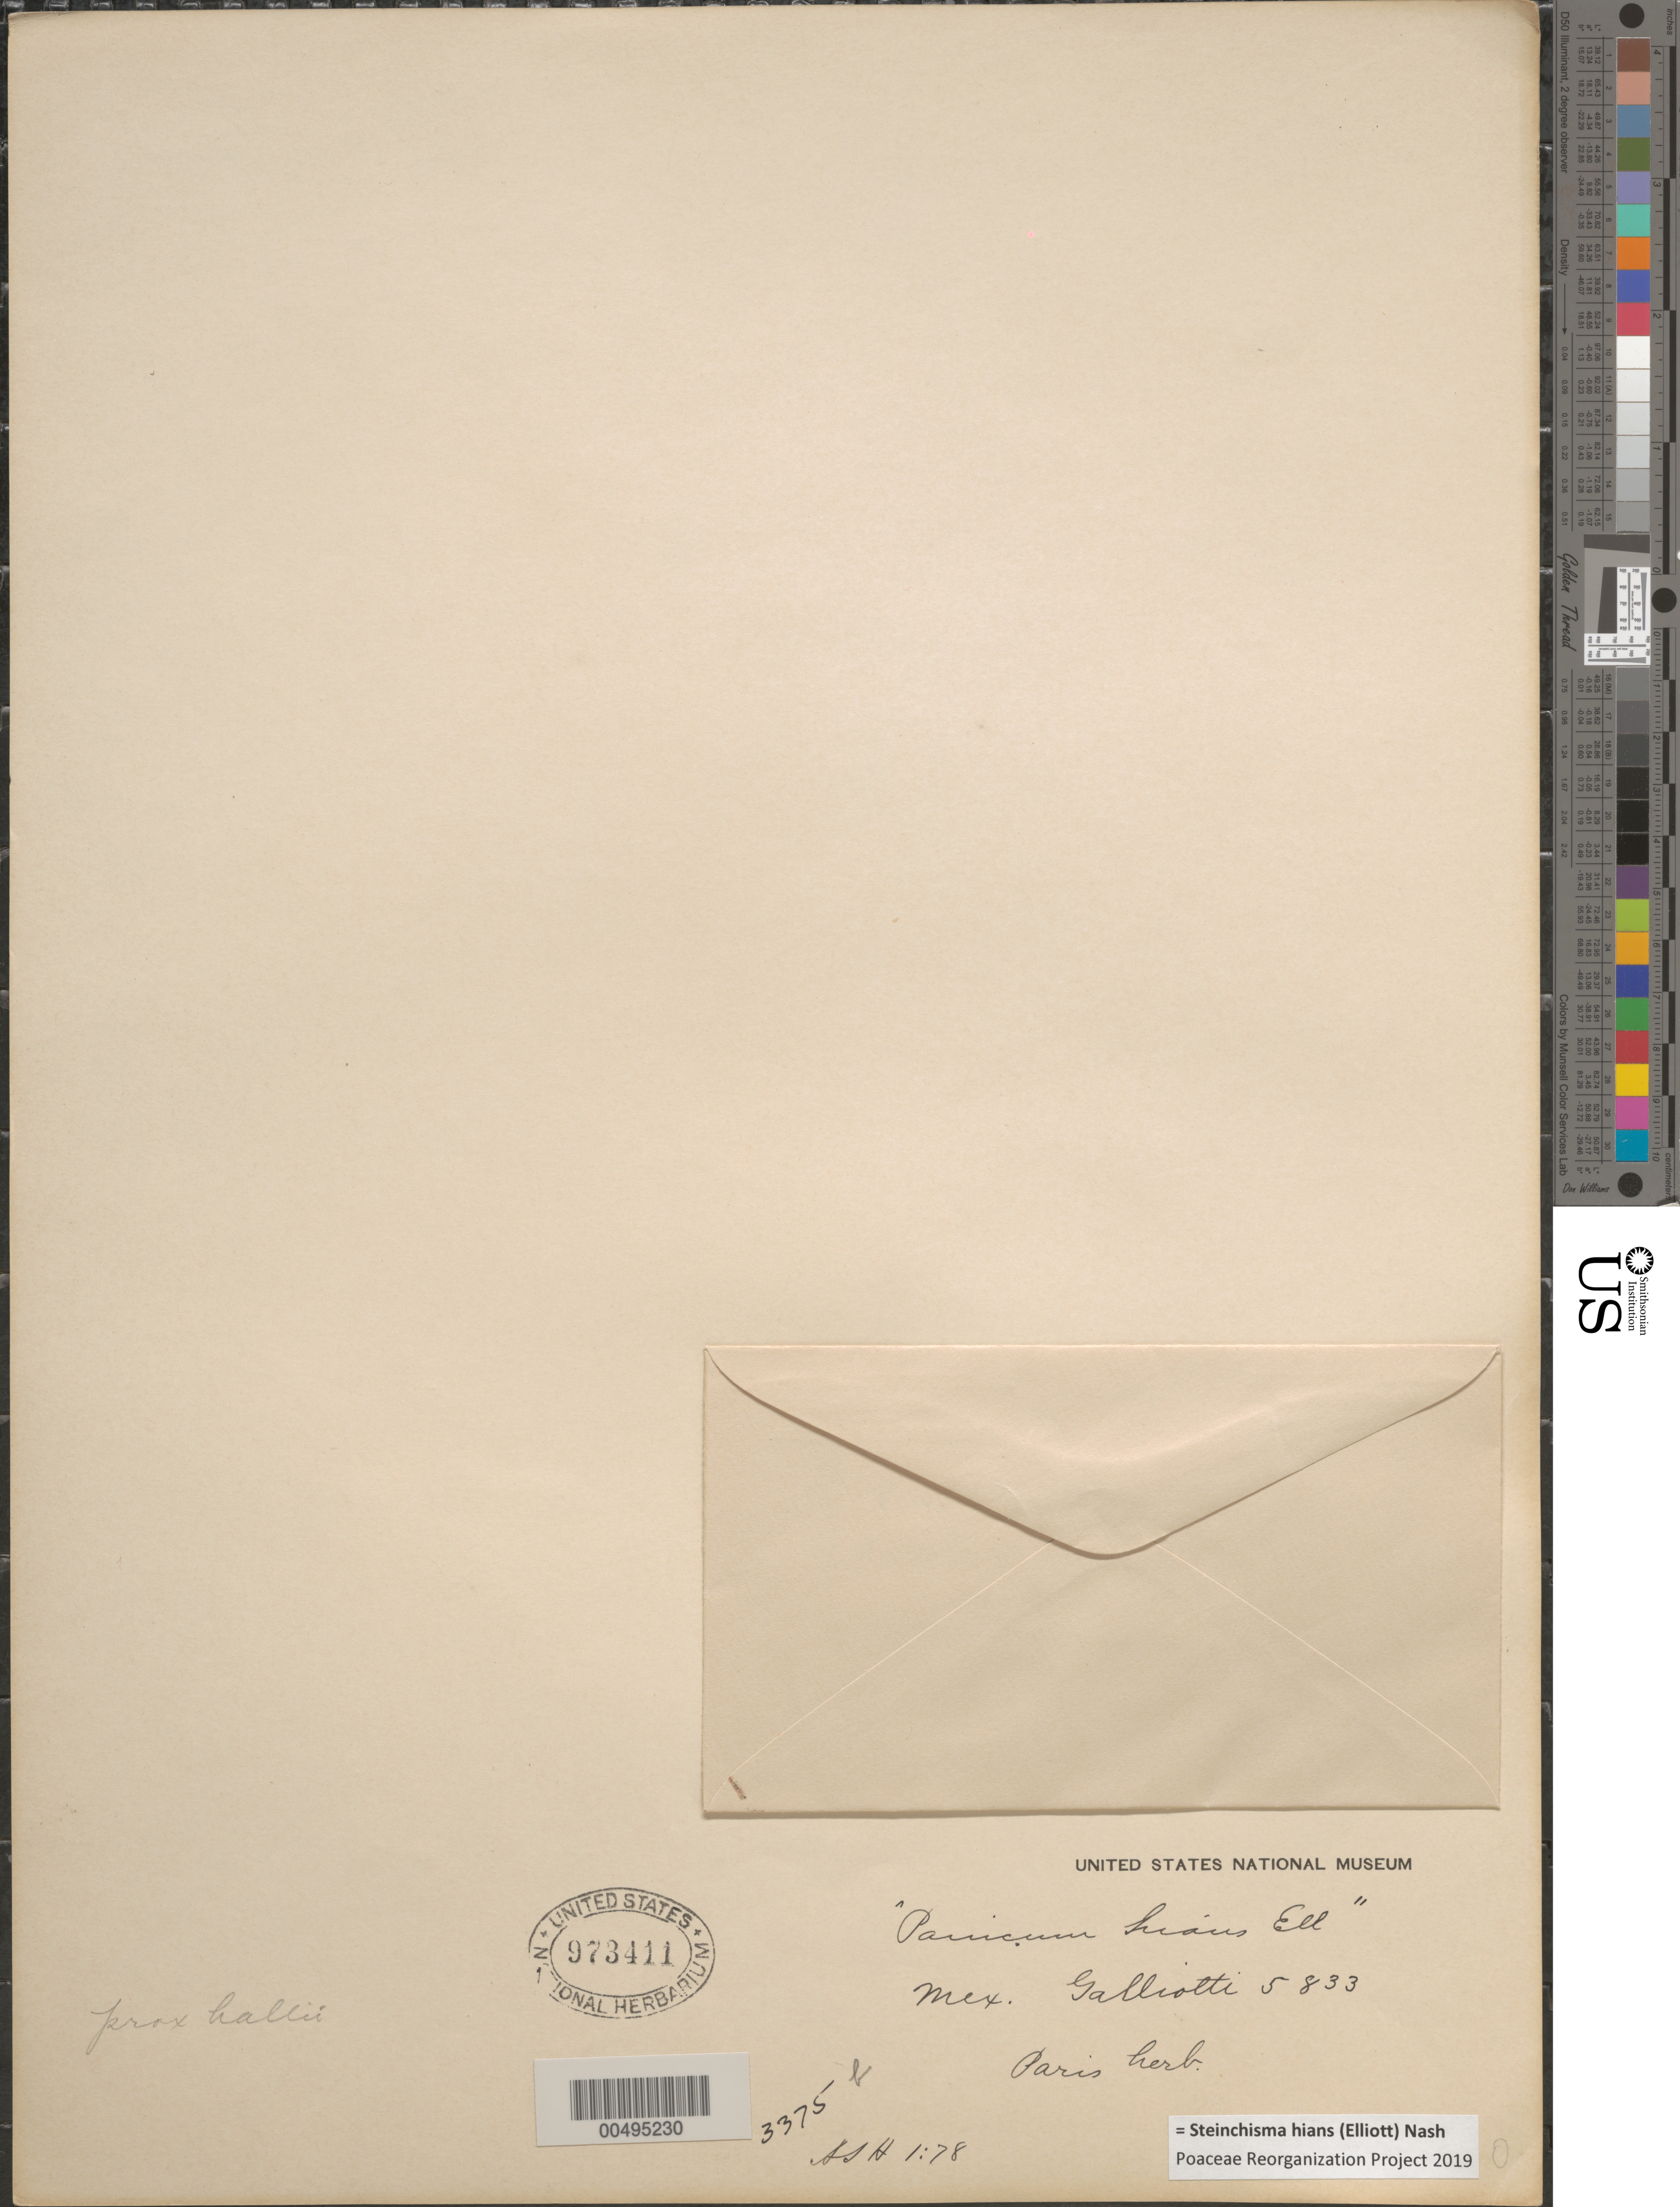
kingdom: Plantae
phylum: Tracheophyta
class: Liliopsida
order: Poales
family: Poaceae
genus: Panicum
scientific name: Panicum hians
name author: Elliott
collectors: -. Galleoti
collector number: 5833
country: Mexico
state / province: Durango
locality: San Ramon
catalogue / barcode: US 973411